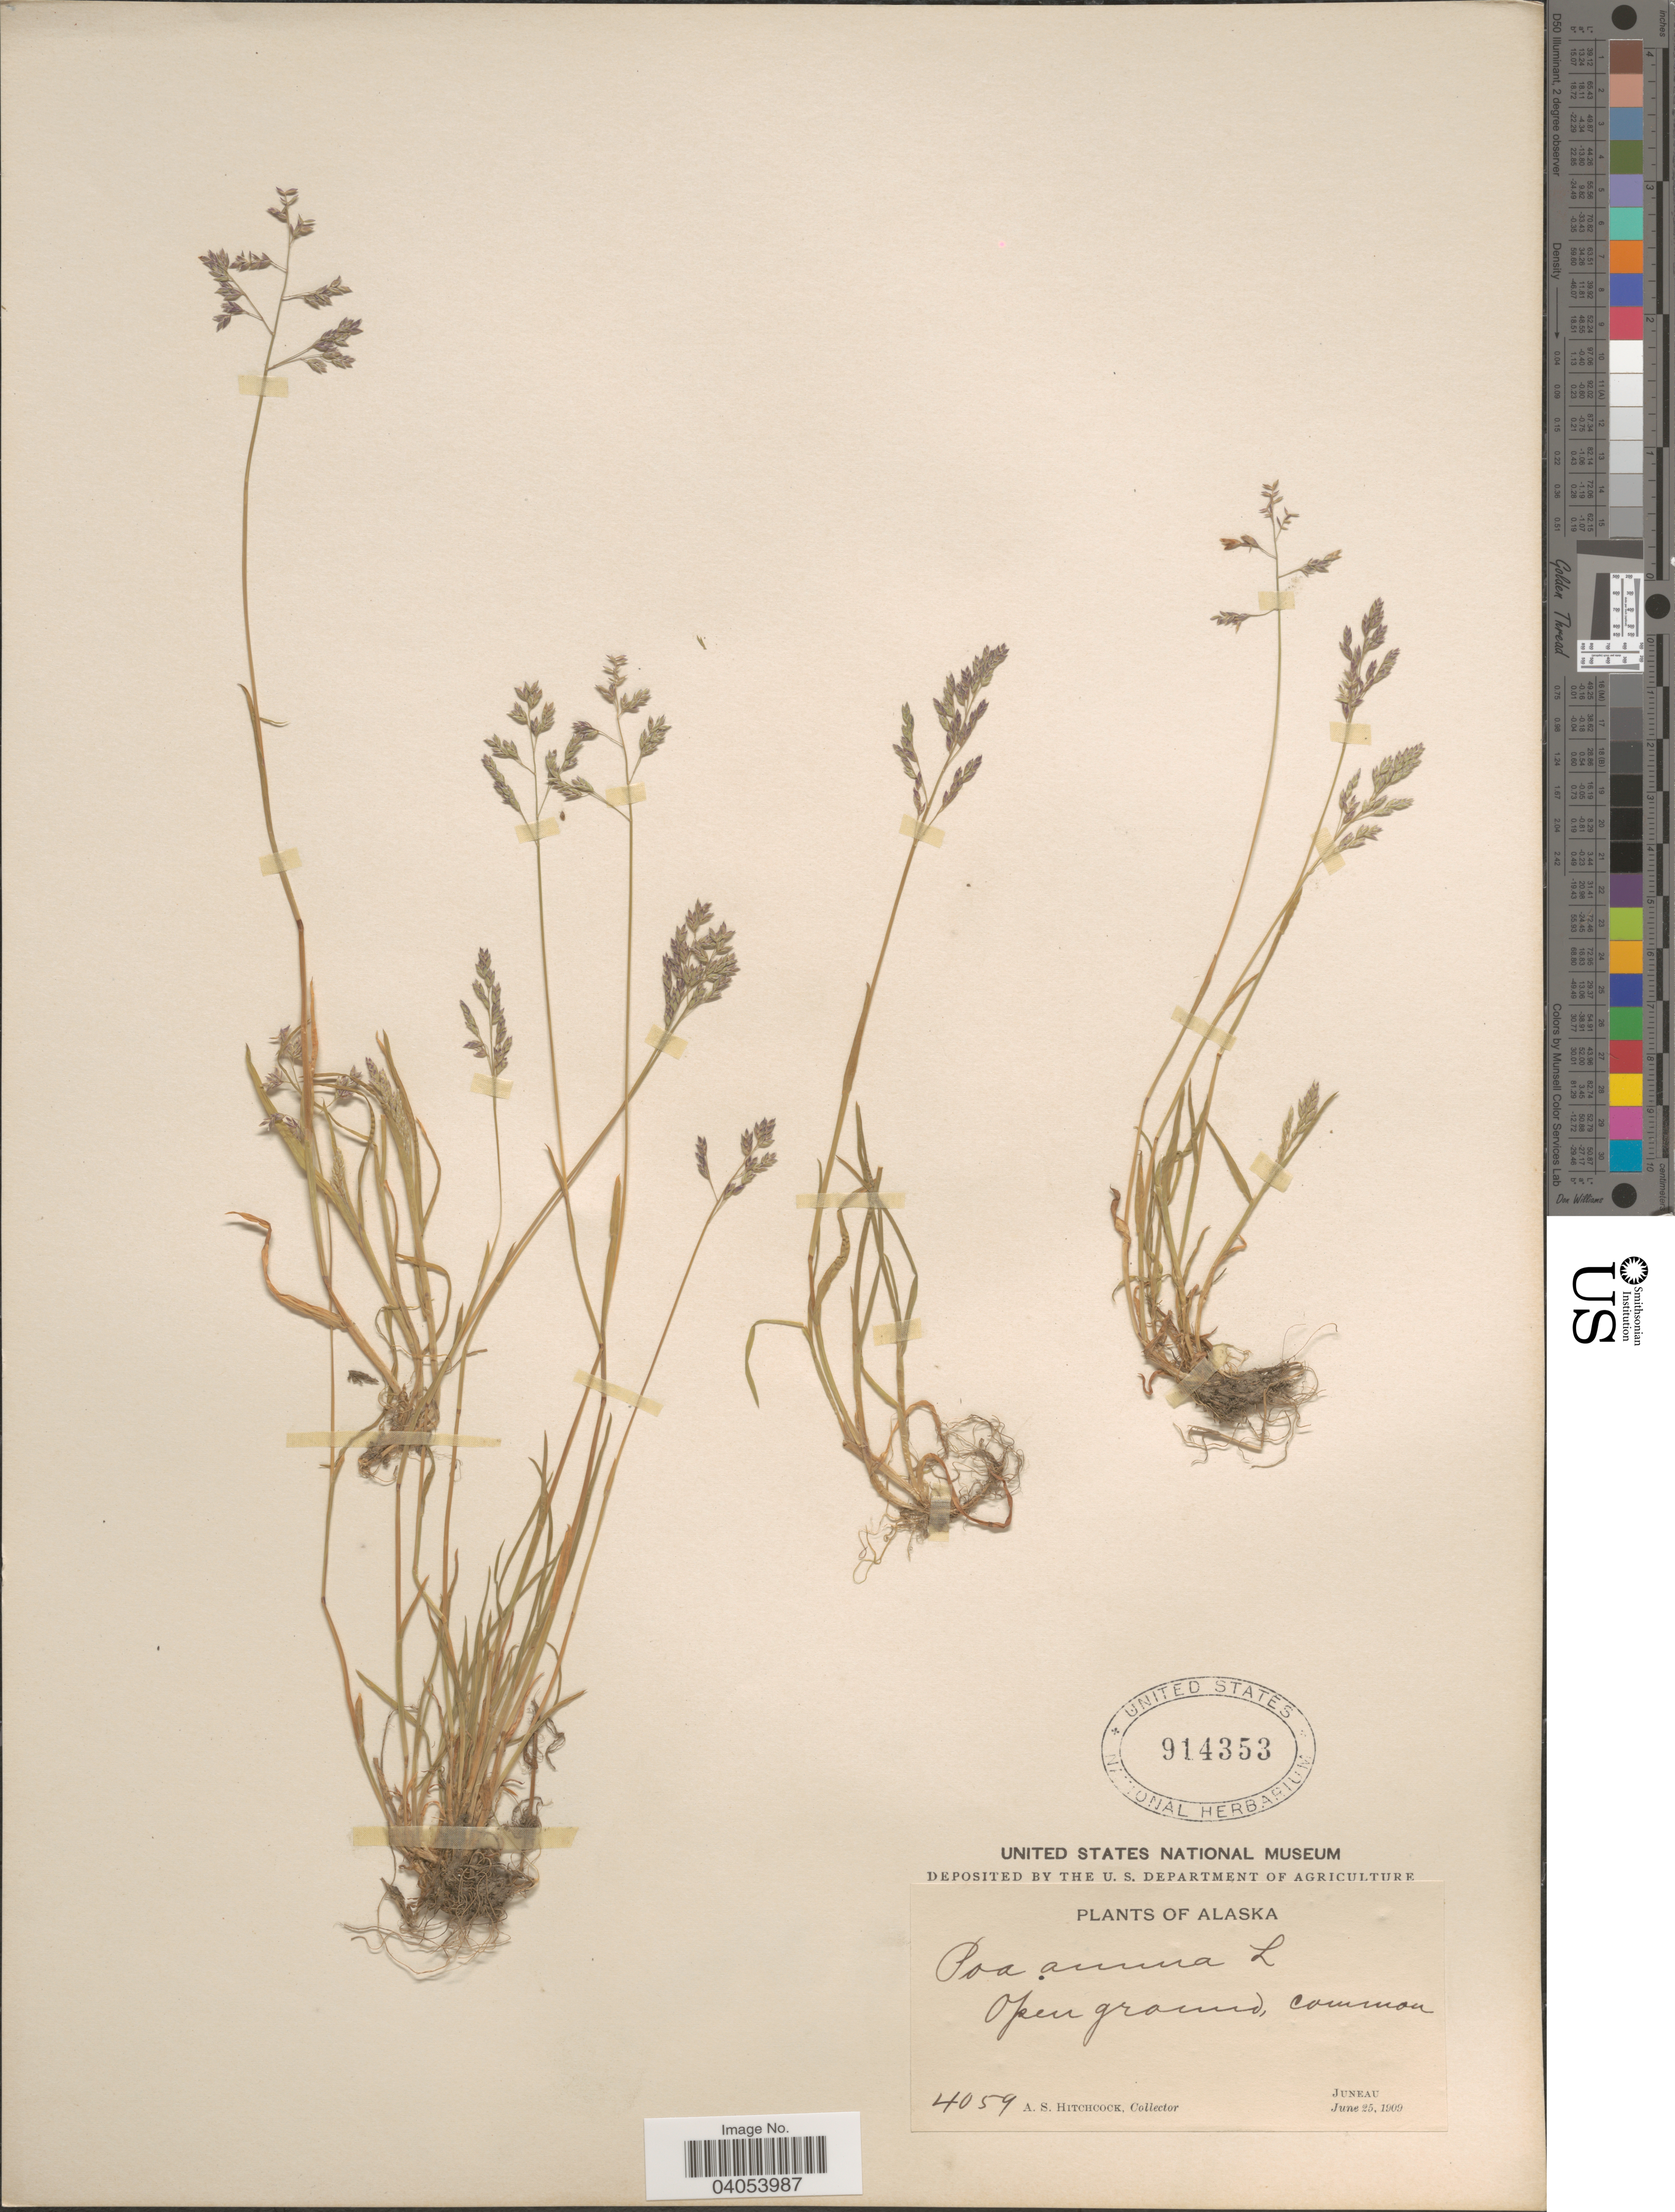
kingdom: Plantae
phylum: Tracheophyta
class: Liliopsida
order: Poales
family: Poaceae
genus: Poa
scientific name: Poa annua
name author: L.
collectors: A. S. Hitchcock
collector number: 4059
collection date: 1909-06-25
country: United States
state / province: Alaska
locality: Juneau.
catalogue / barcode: US 914353